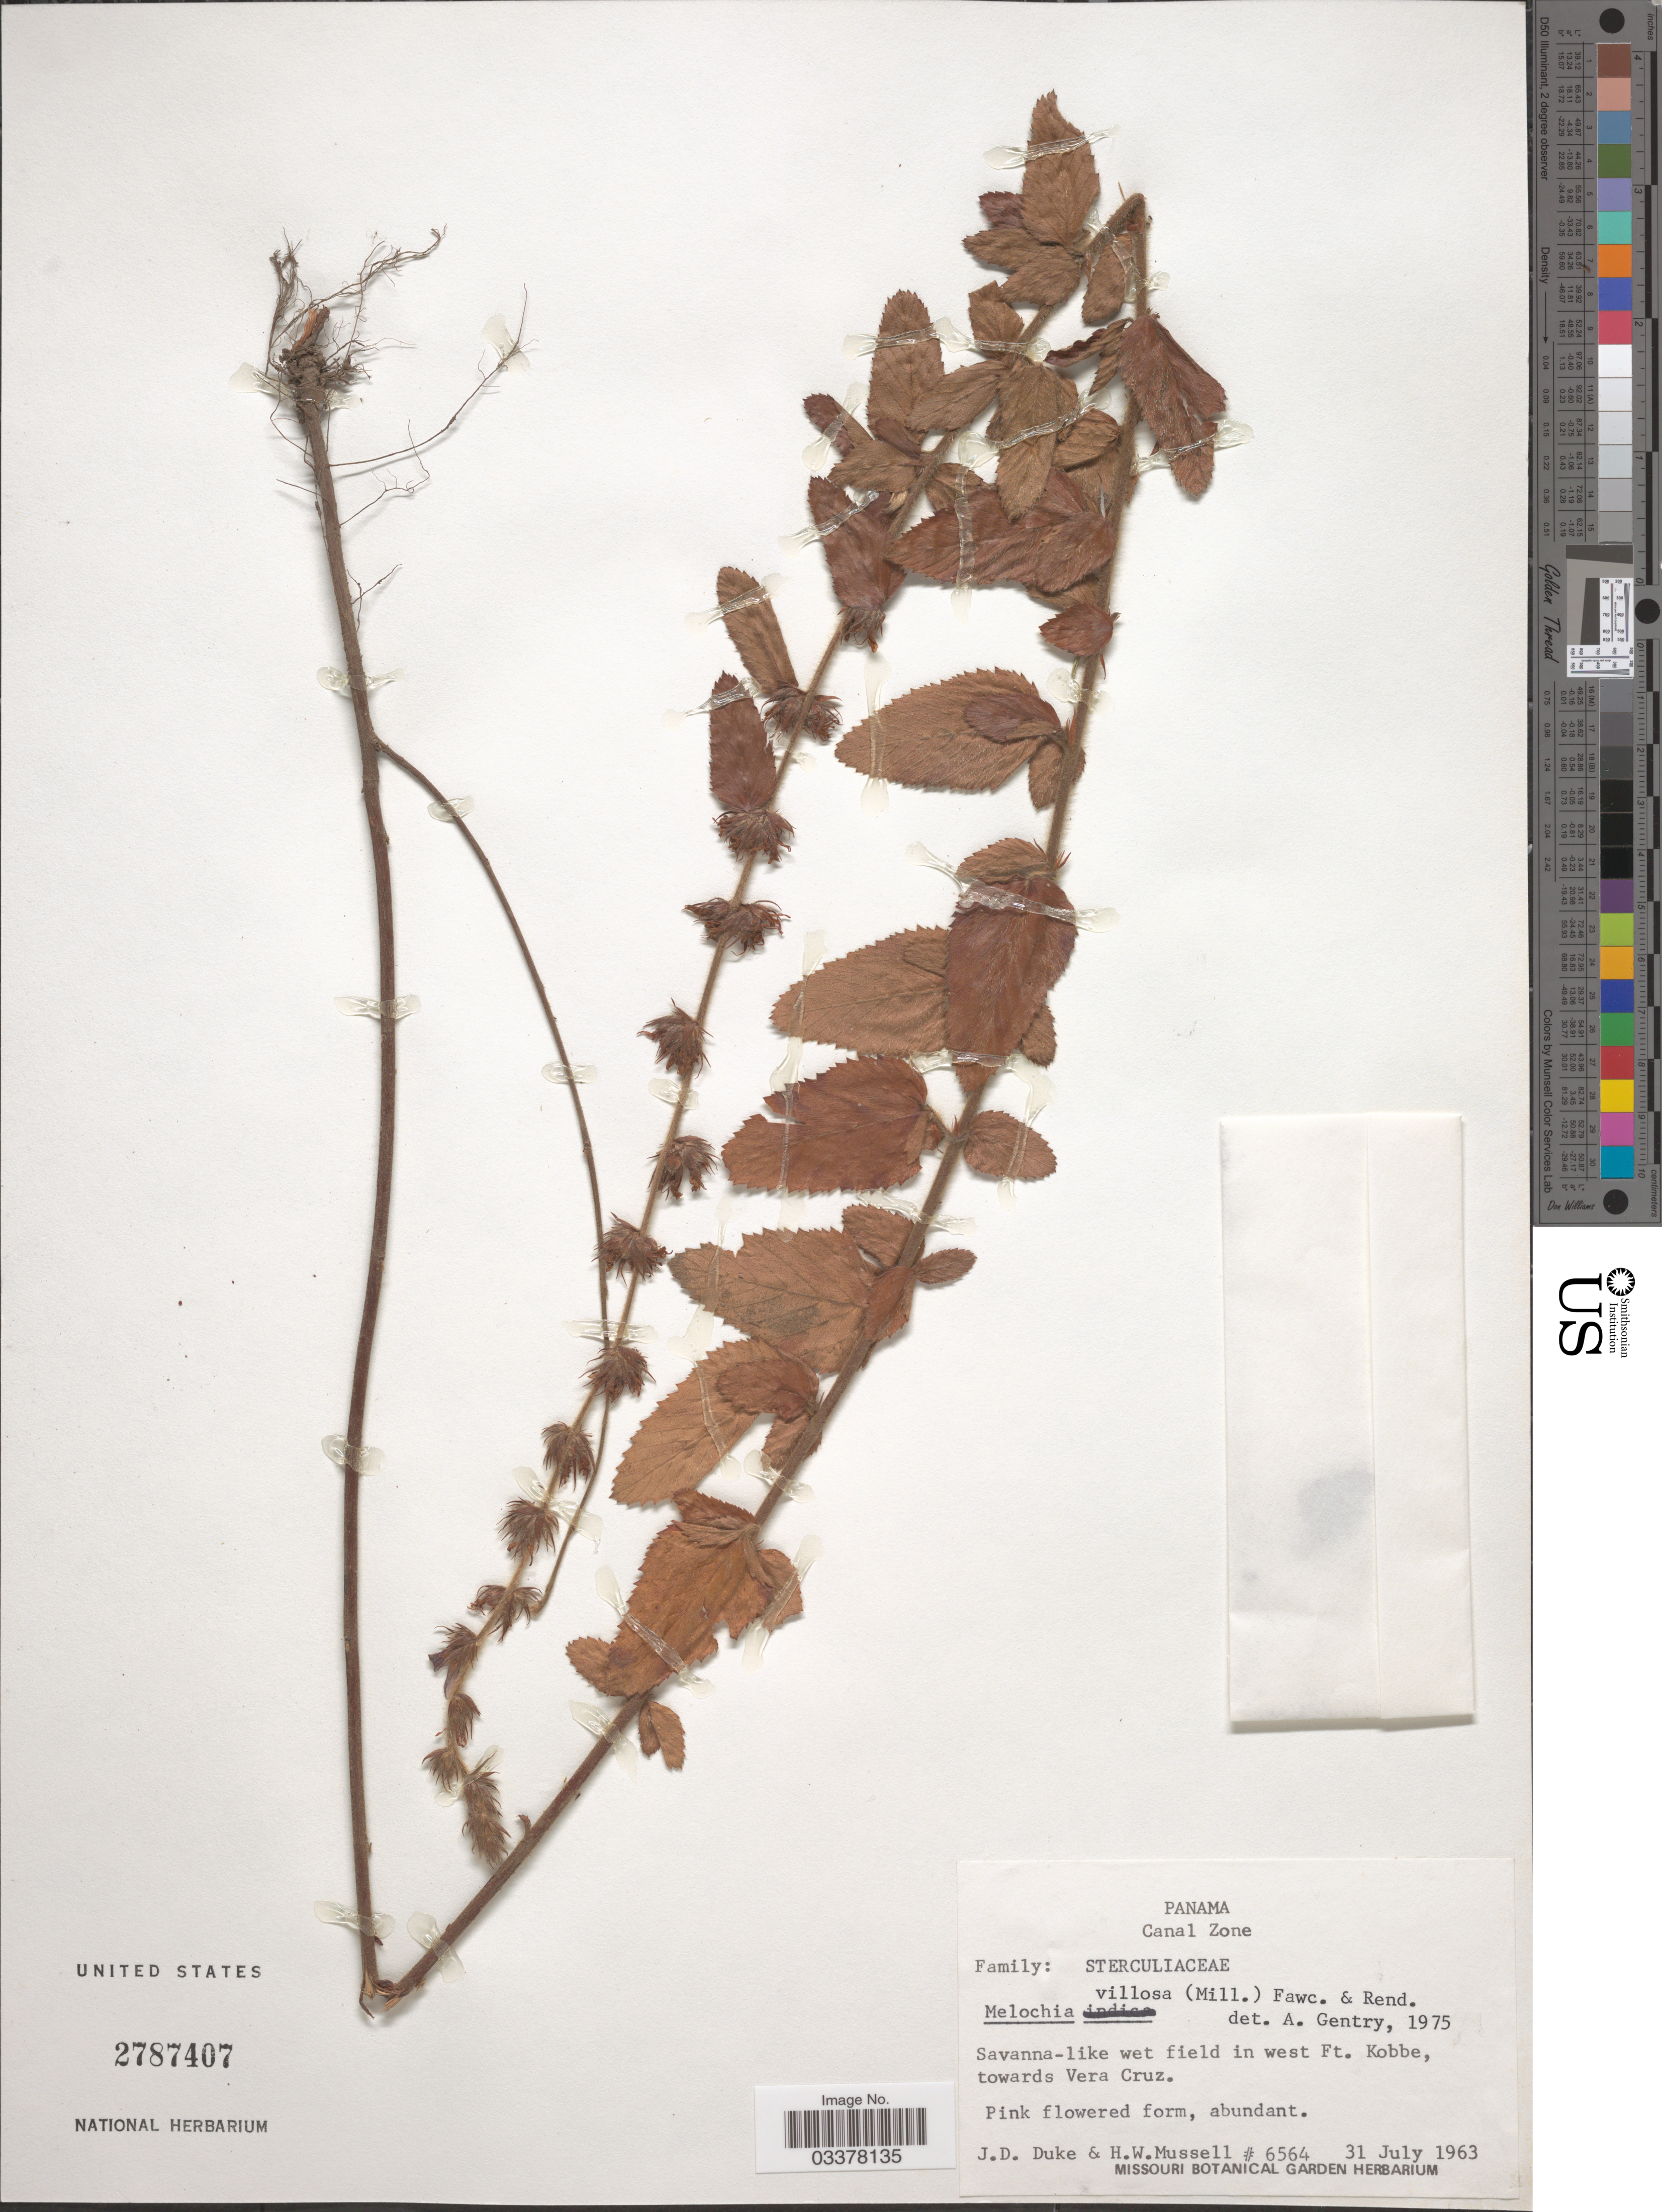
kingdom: Plantae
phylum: Tracheophyta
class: Magnoliopsida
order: Malvales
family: Malvaceae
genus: Melochia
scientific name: Melochia spicata var. spicata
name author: (L.) Fryxell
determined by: Dorr, L. J., (BOT), Smithsonian Institution - National Museum of Natural History (UNITED STATES)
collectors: J. Duke & H. Mussell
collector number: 6564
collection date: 1963-07-31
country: Panama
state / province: Colón / Panamá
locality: Canal Zone. West Ft. Kobbe, towards Vera Cruz.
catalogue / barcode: US 2787407